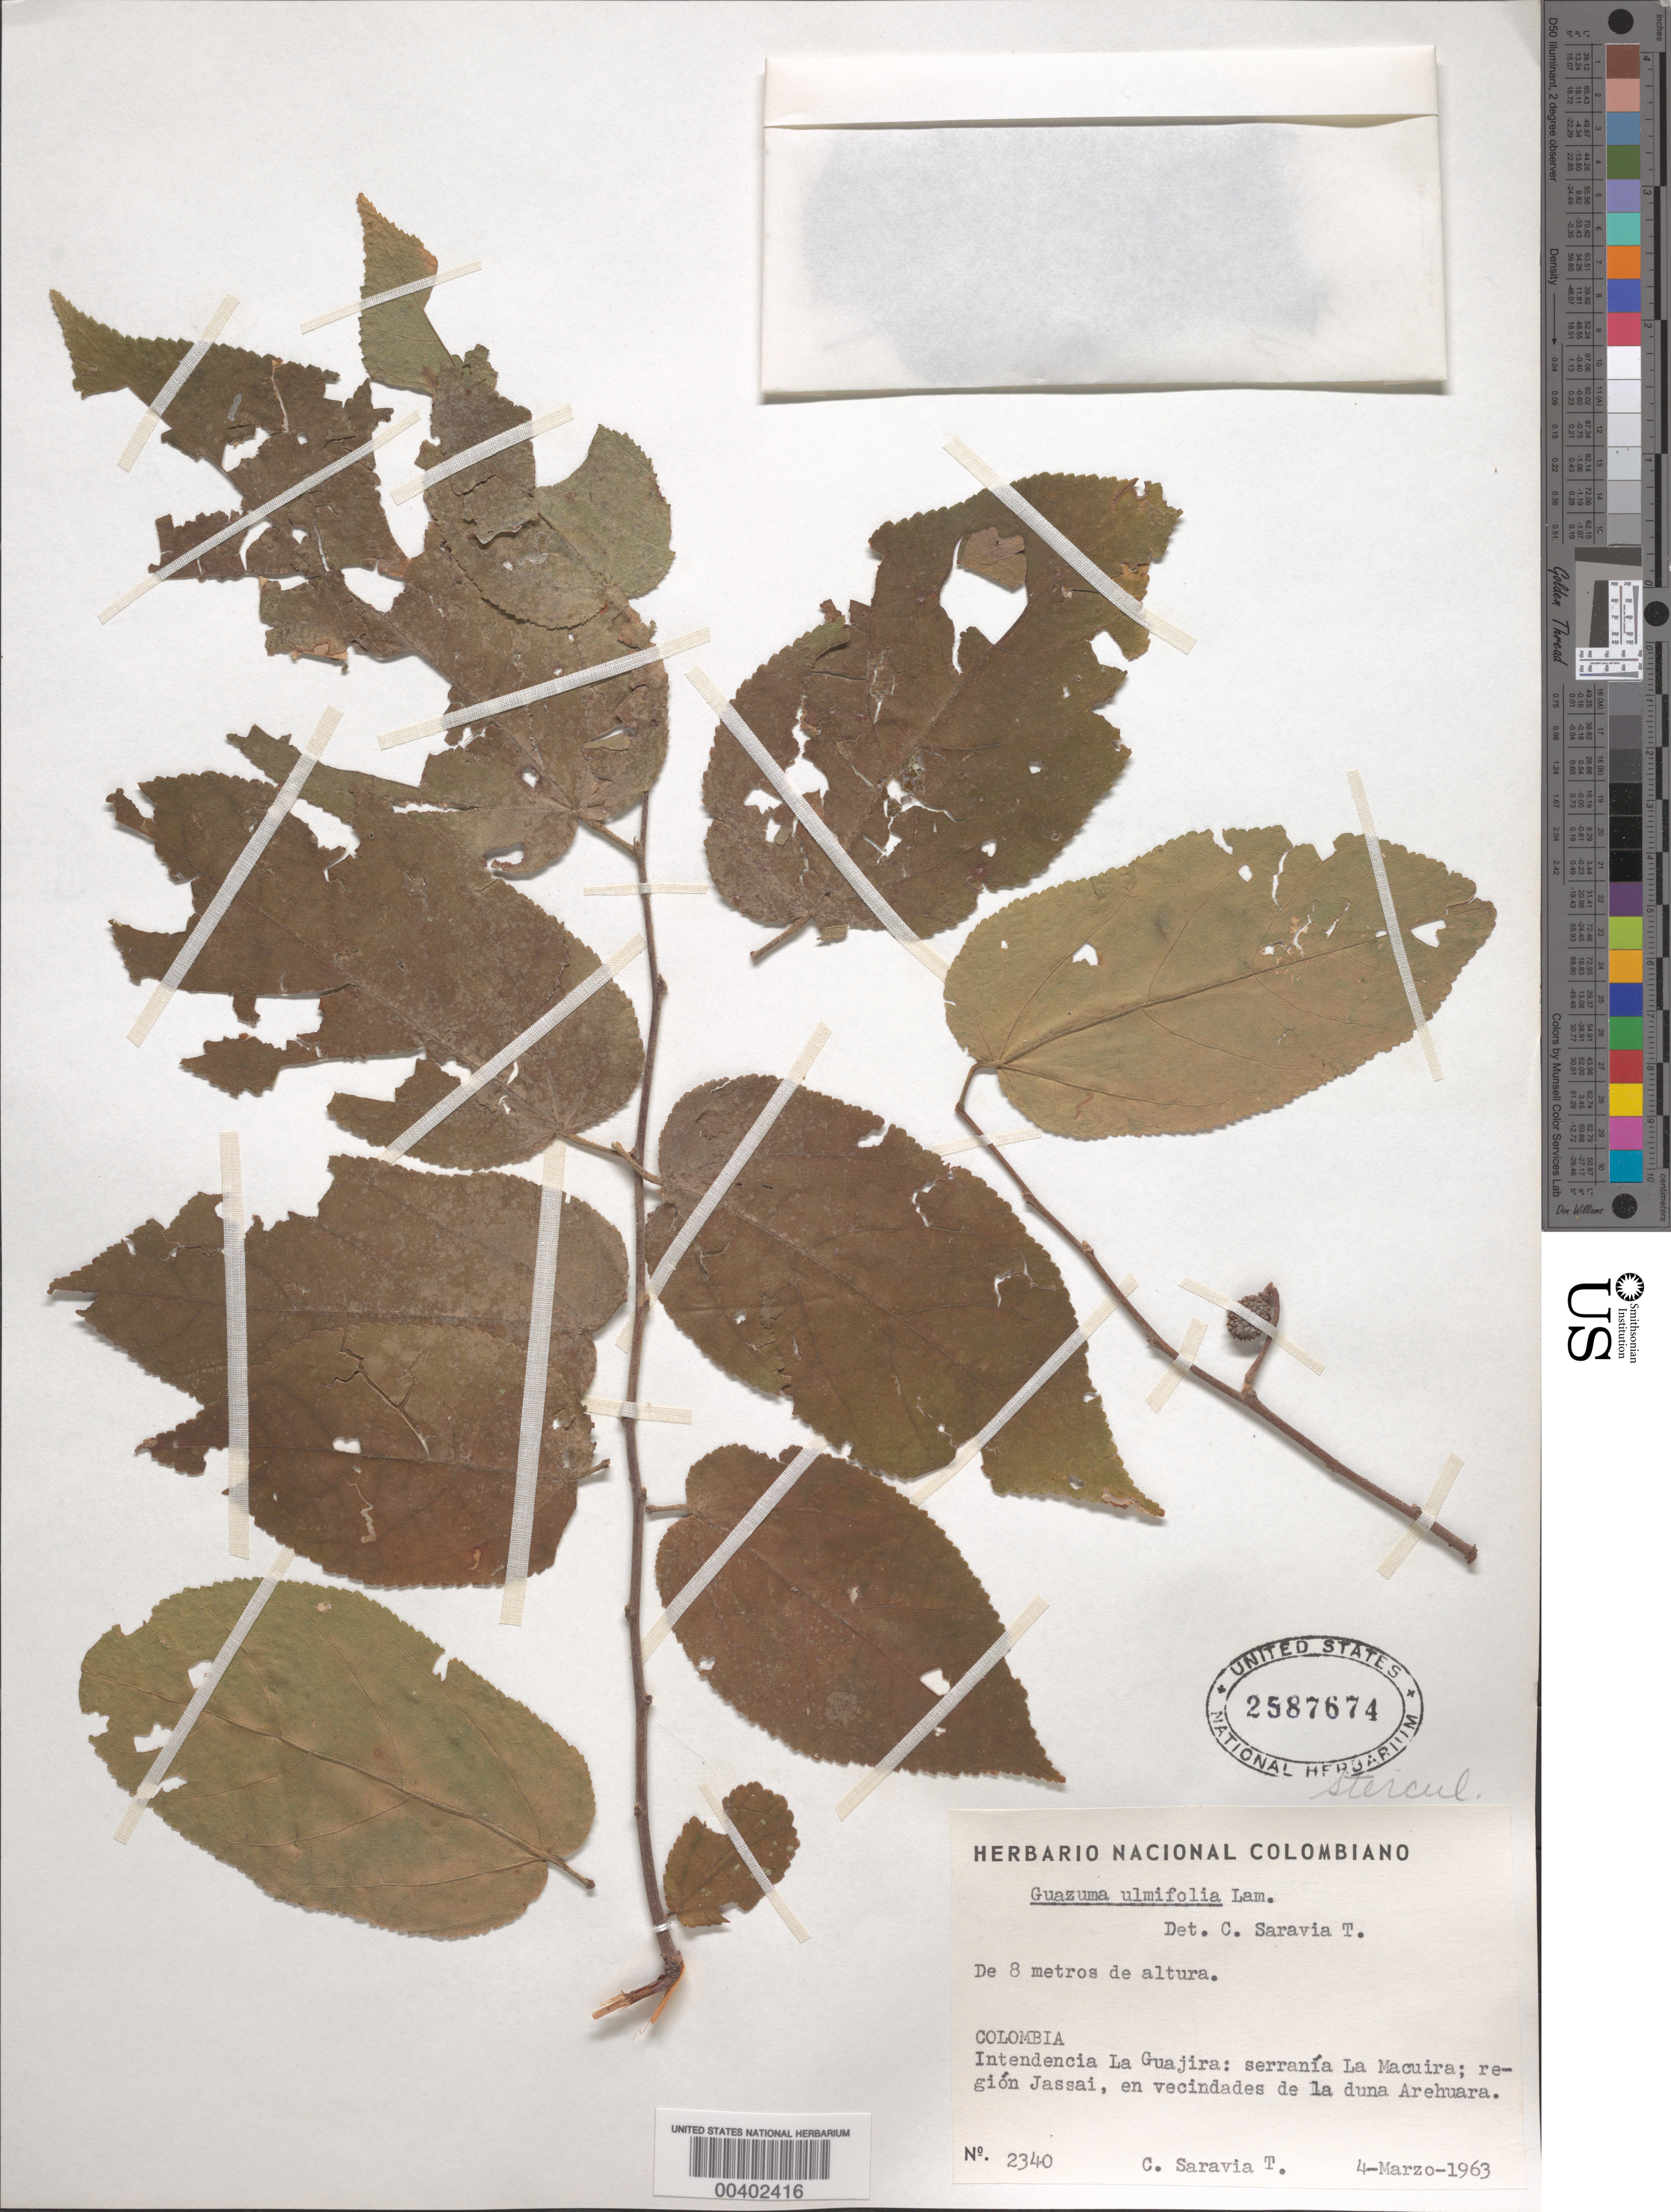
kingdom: Plantae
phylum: Tracheophyta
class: Magnoliopsida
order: Malvales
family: Malvaceae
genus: Guazuma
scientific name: Guazuma ulmifolia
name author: Lam.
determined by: Saravia-T., C.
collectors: C. Saravia T.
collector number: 2340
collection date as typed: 04 Mar 1963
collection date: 1963-03-04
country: Colombia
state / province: La Guajira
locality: Serrania La Macuira; región Jassai, en vecindades de la Duna Arehuara.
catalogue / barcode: US 2587674